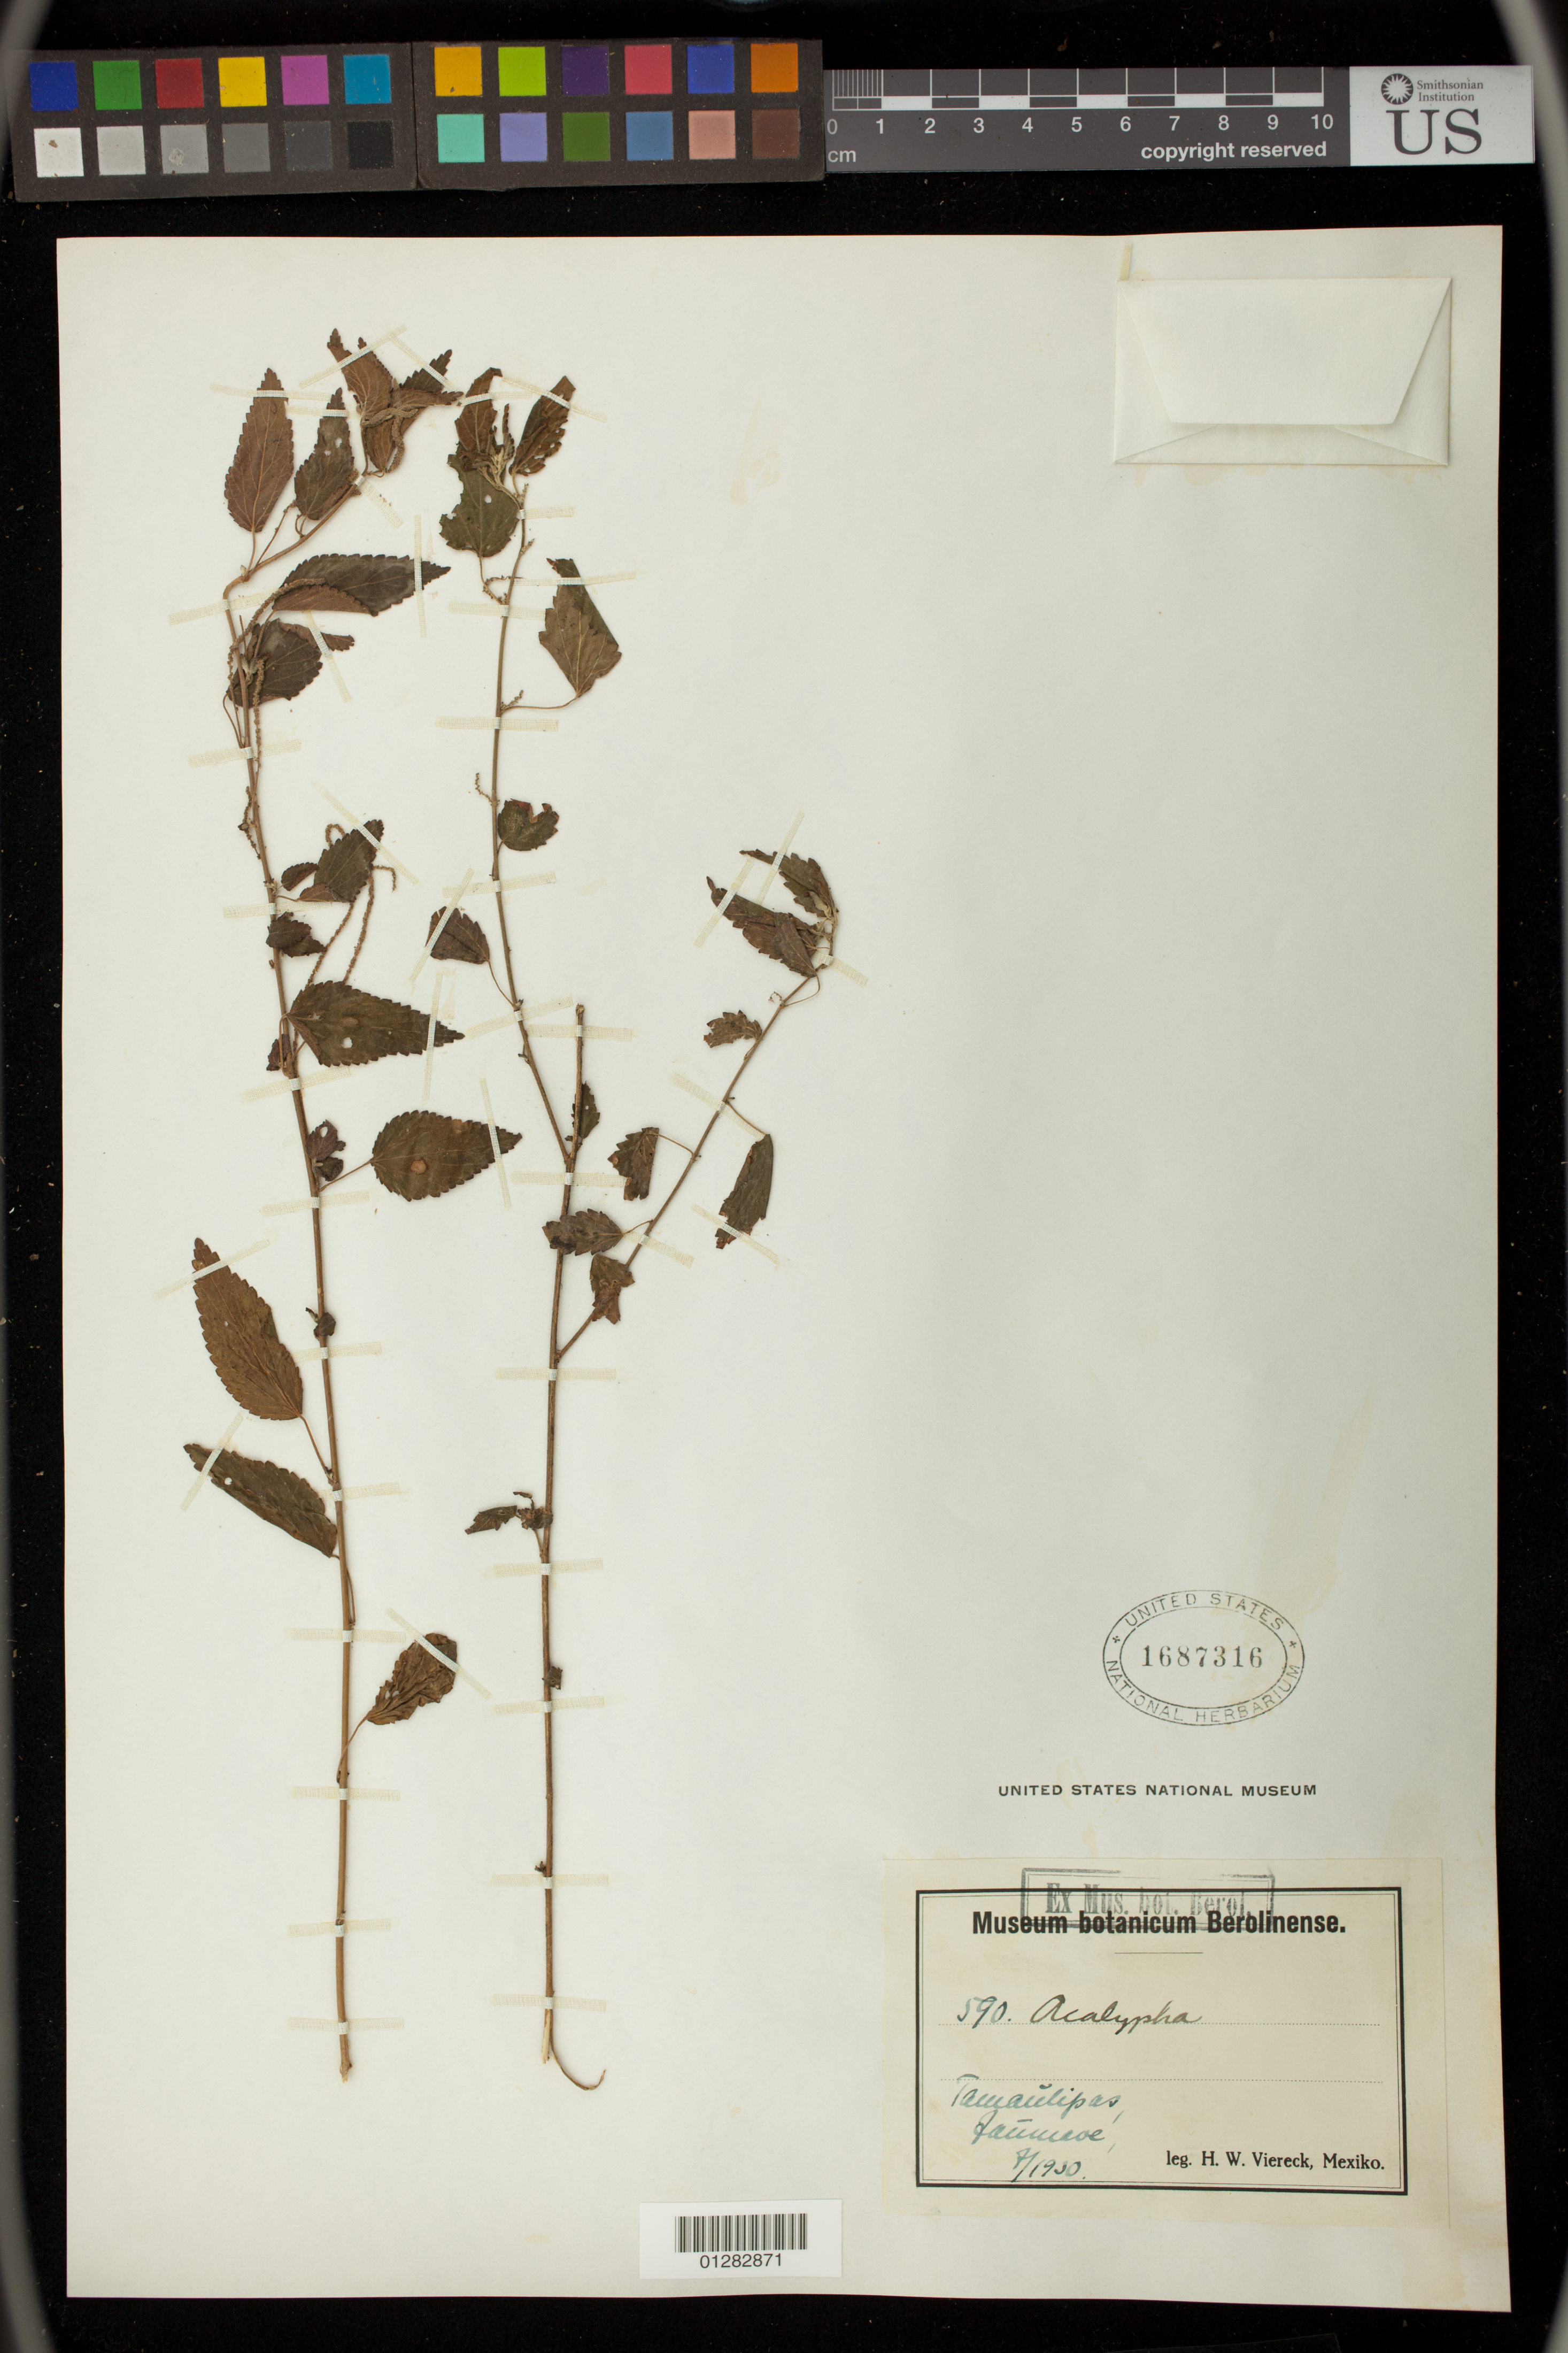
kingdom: Plantae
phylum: Tracheophyta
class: Magnoliopsida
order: Malpighiales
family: Euphorbiaceae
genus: Acalypha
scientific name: Acalypha sp.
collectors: H. W. Viereck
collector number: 590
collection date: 1930-07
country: Mexico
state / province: Tamaulipas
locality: Jaûmeoe [Jaume?]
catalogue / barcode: US 1687316